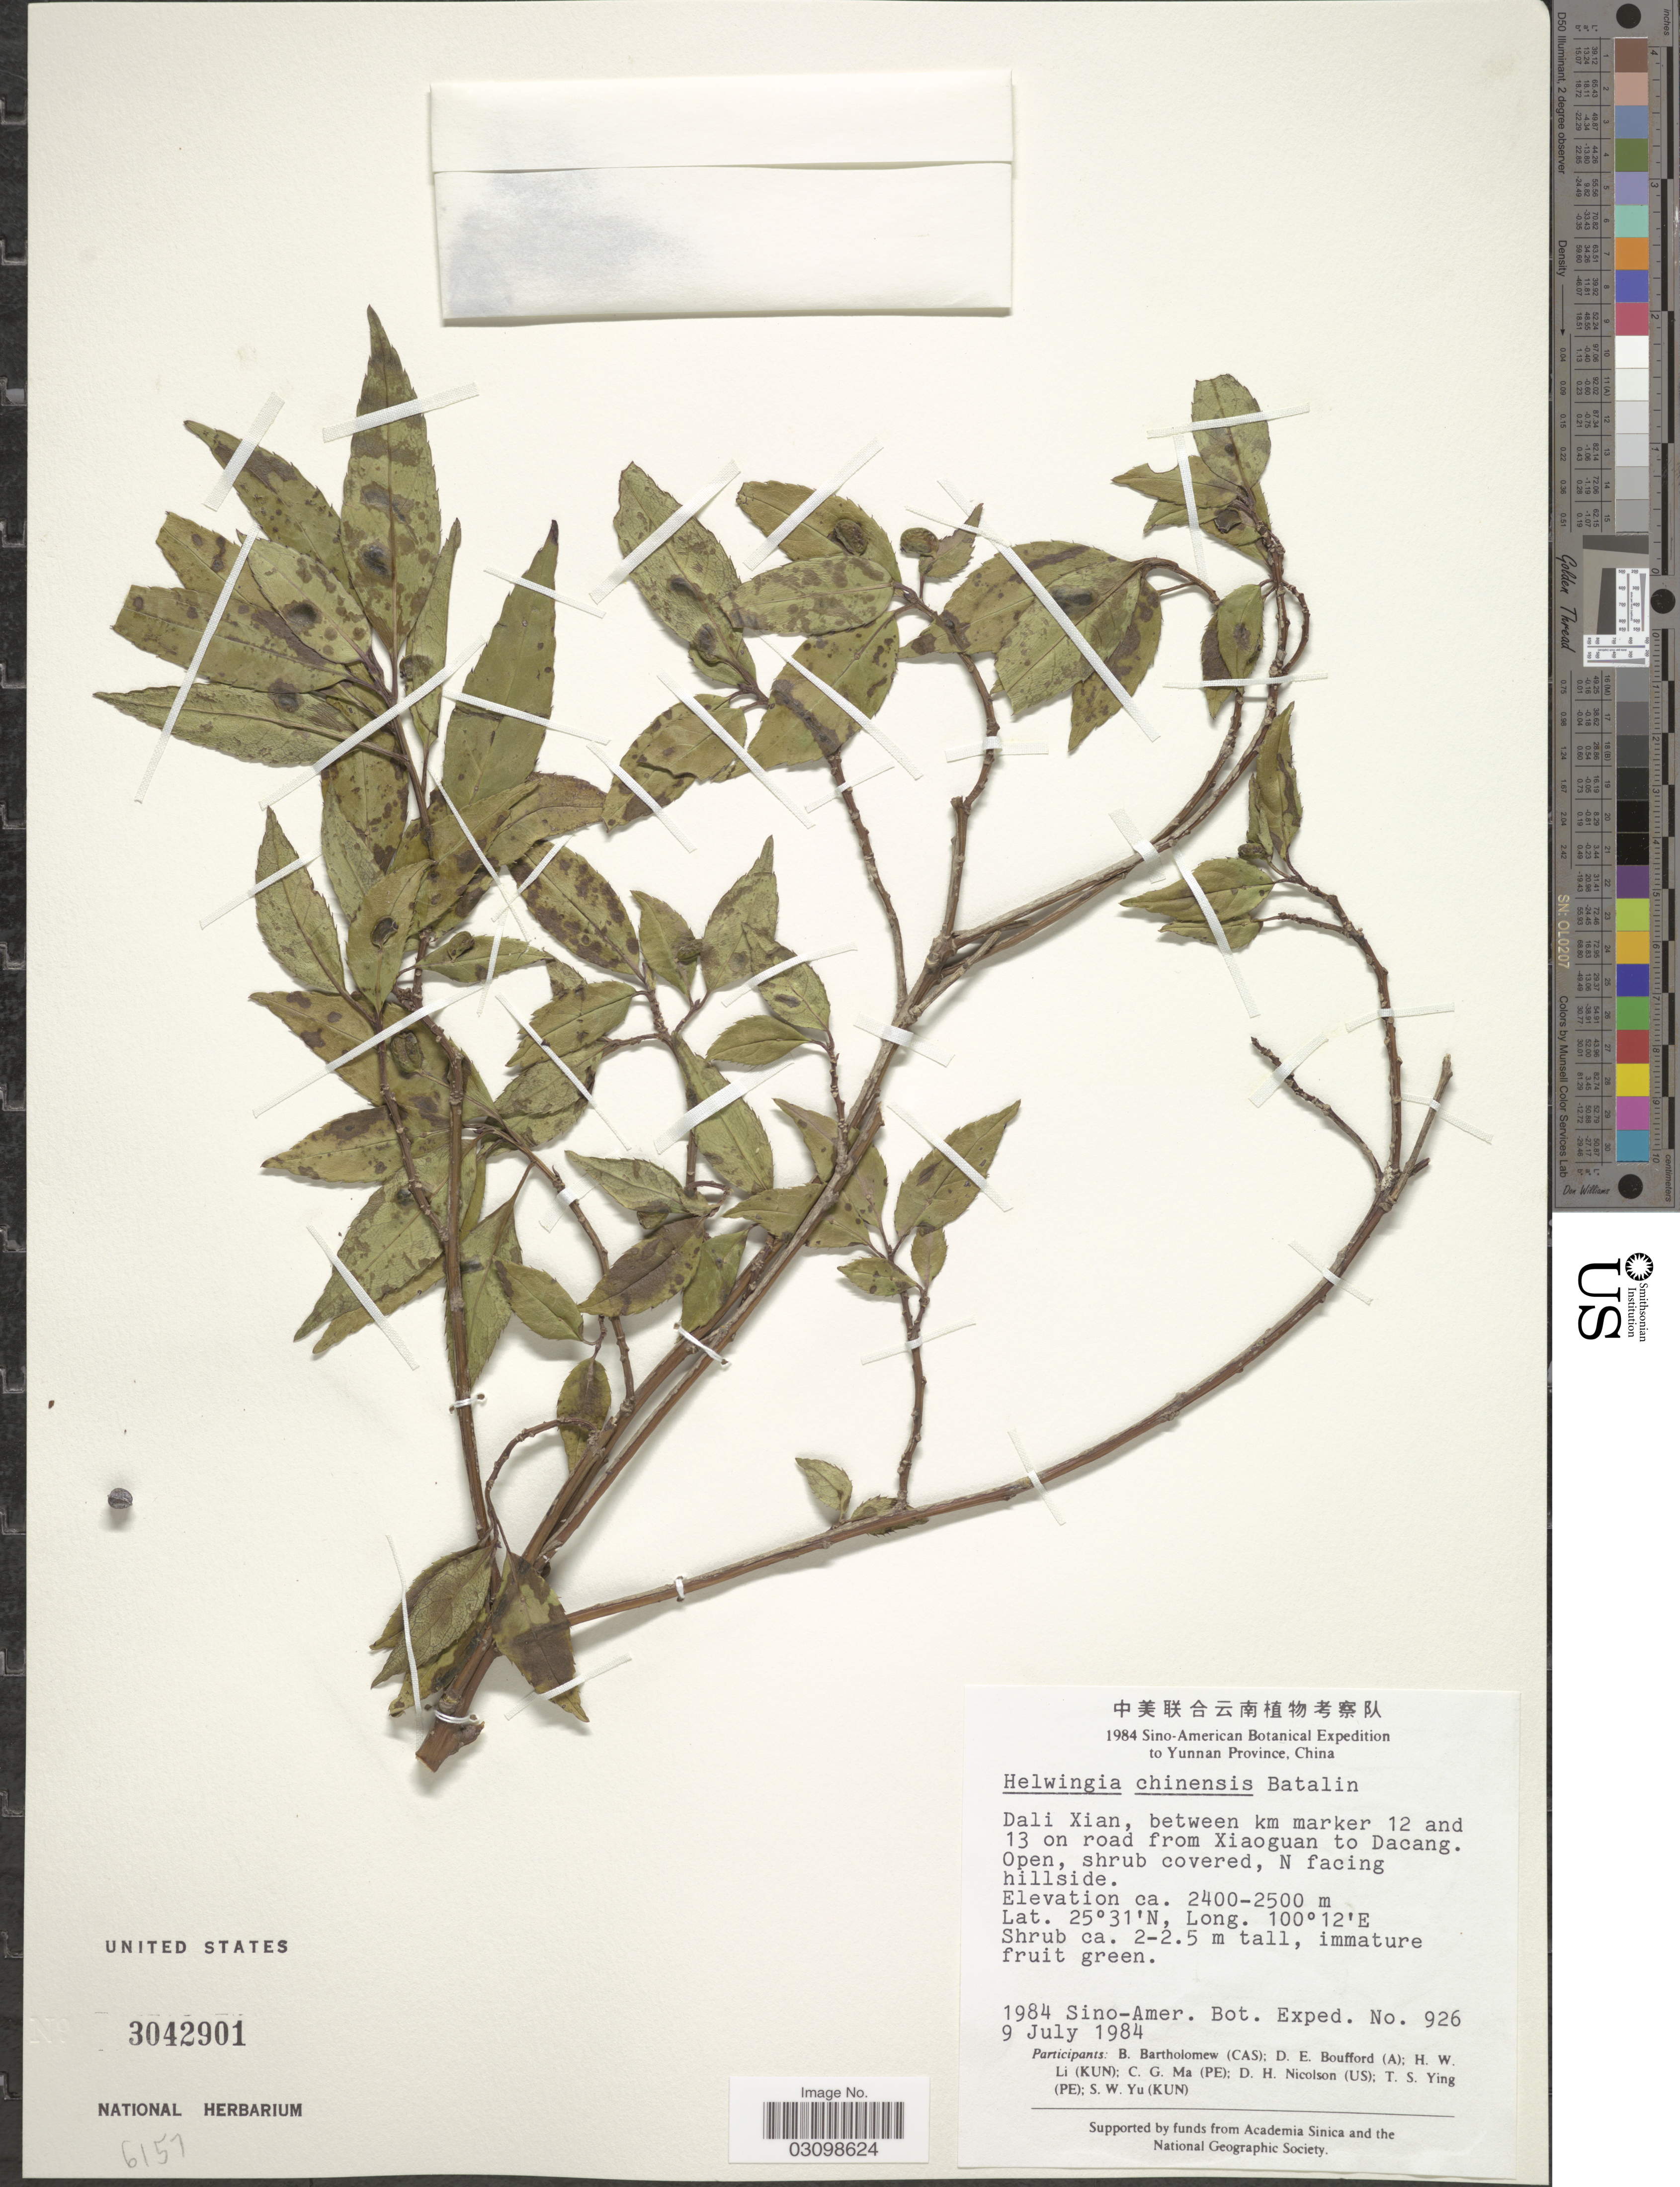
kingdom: Plantae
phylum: Tracheophyta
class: Magnoliopsida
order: Aquifoliales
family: Helwingiaceae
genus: Helwingia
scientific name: Helwingia chinensis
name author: Batalin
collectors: B. Bartholomew, D. E. Boufford, H. W. Li, C. Ma & et al.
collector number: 926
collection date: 1984-07-09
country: China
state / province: Yunnan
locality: Dali Xian, between km marker 12 and 13 on road from Xiaoguan to Dacang.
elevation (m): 2400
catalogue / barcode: US 3042901